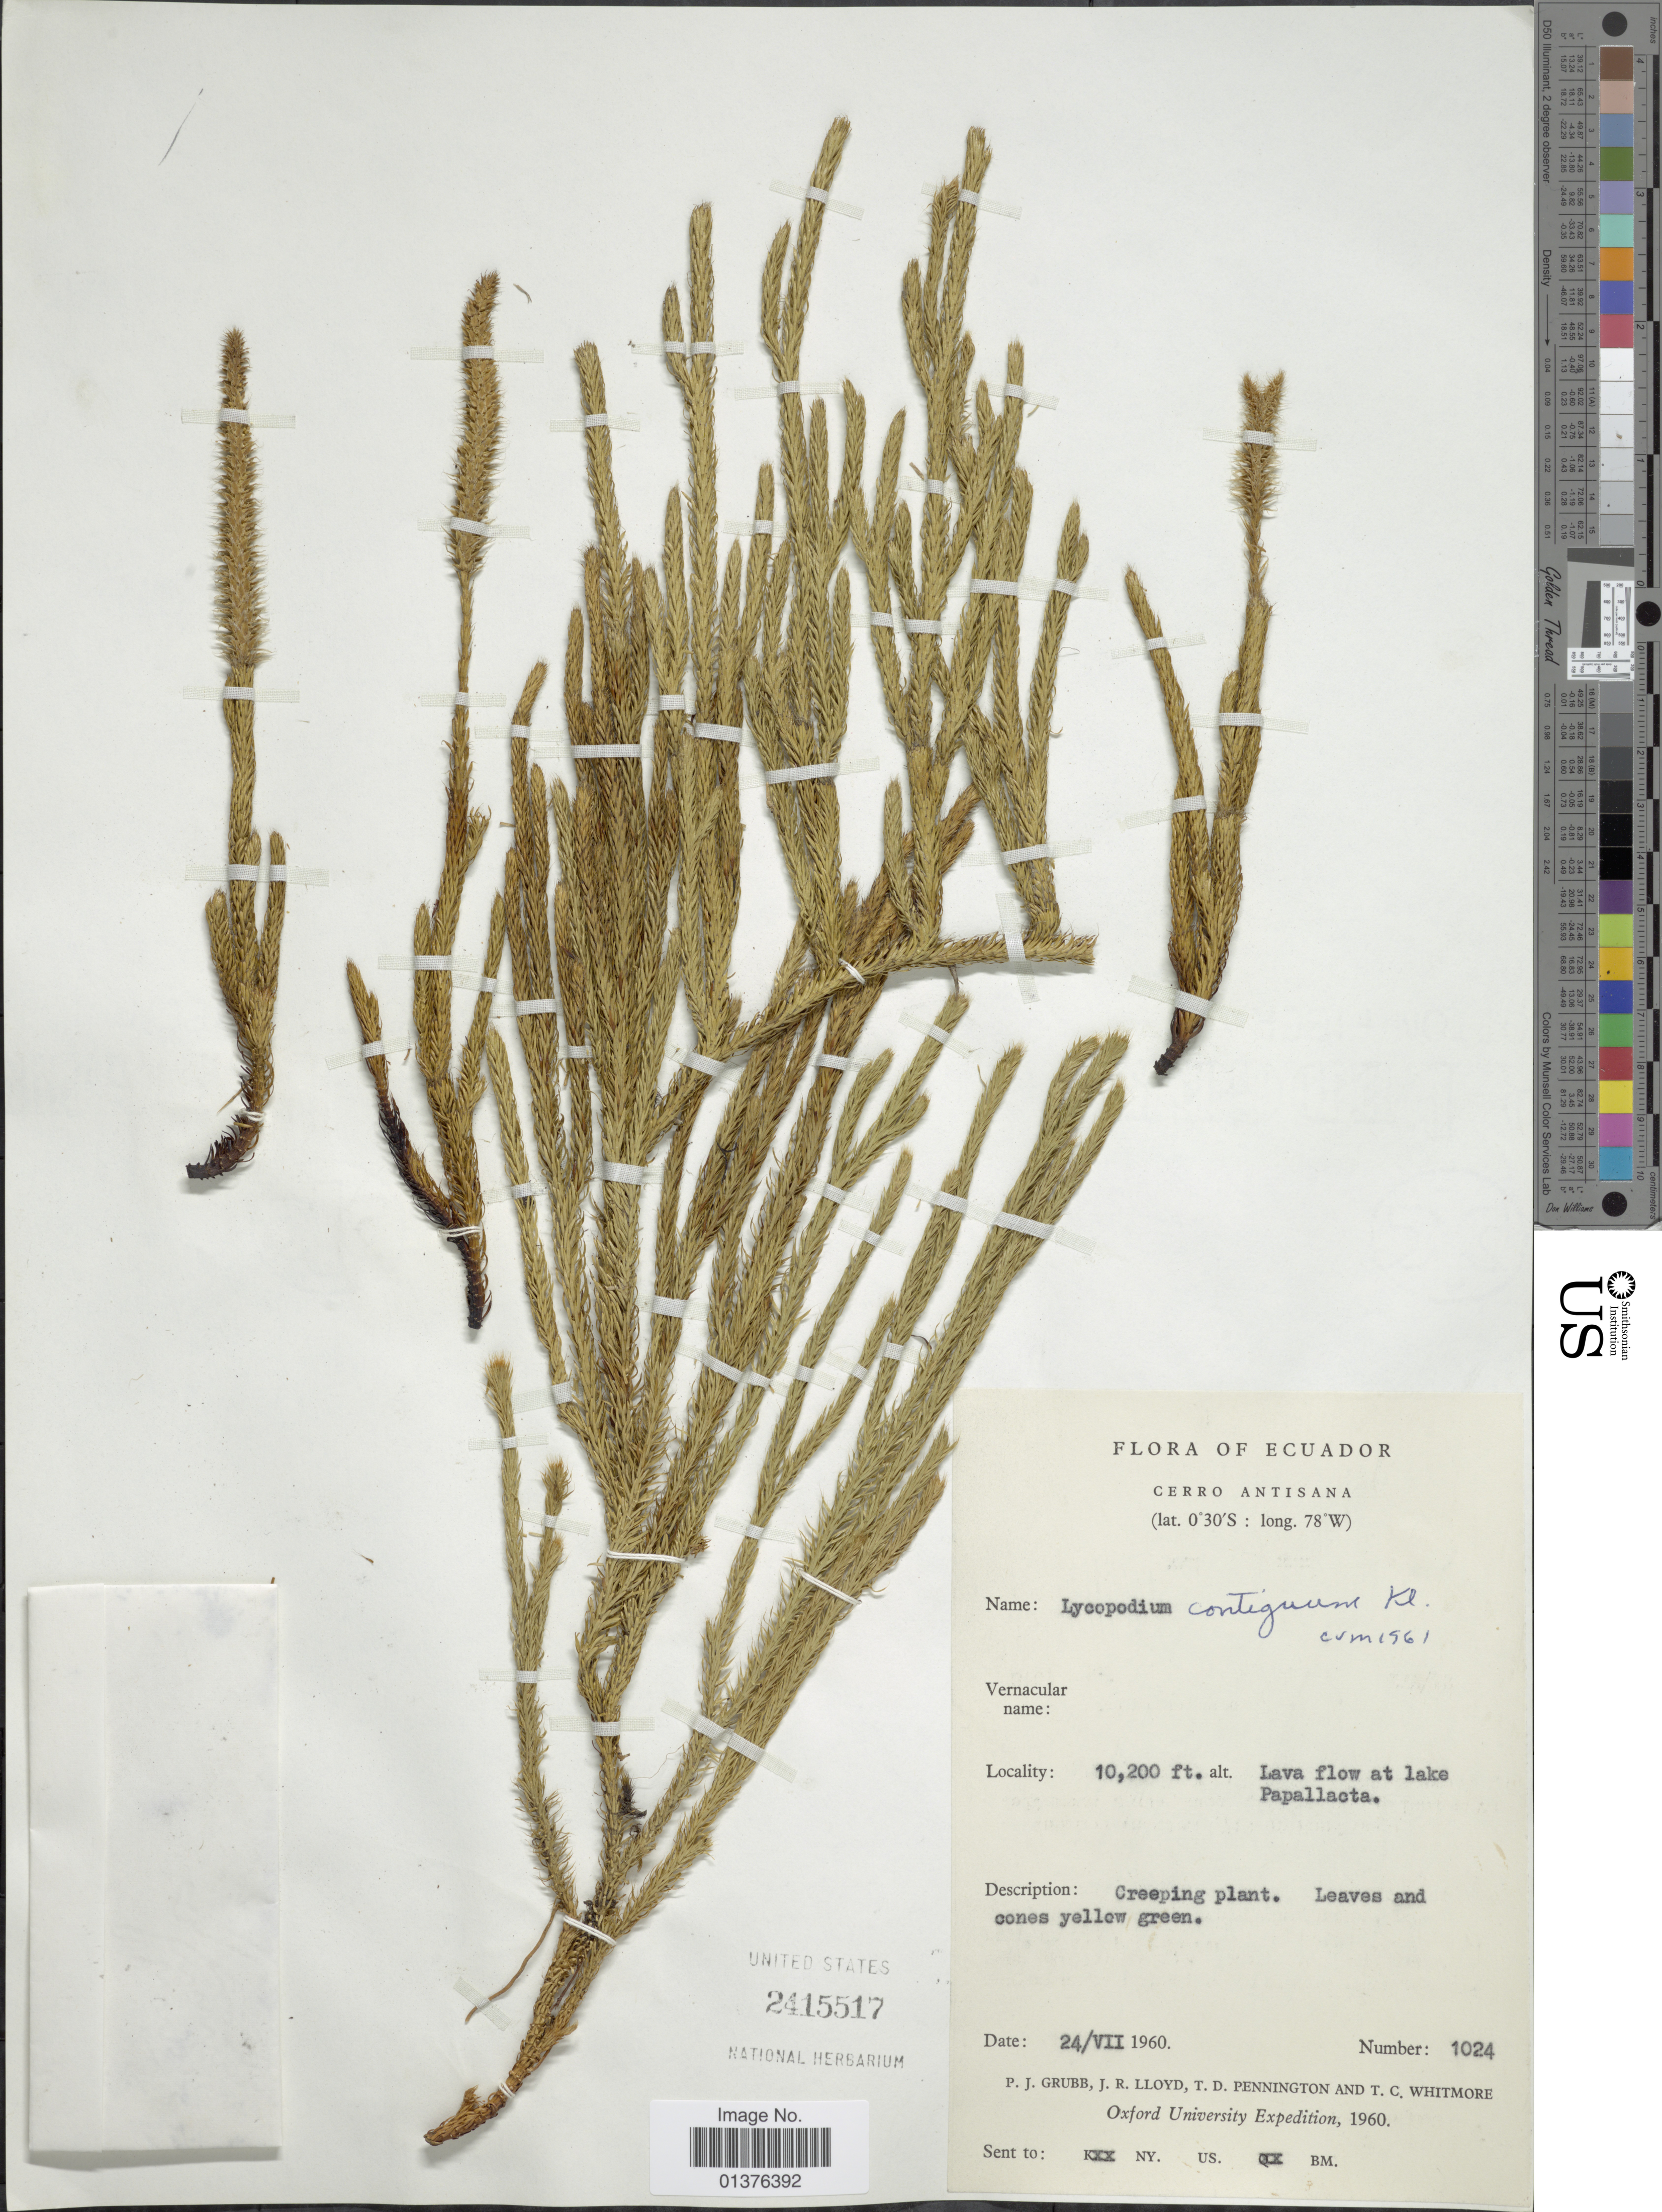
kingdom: Plantae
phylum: Tracheophyta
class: Lycopodiopsida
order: Lycopodiales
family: Lycopodiaceae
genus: Lycopodium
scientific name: Lycopodium clavatum subsp. contiguum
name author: (Klotzsch) B. Øllg.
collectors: P. J. Grubb, J. R. Lloyd, T. D. Pennington & T. C. Whitmore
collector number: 1024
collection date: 1960-07-24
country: Ecuador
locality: Cerro Antisana, Lava flow at lake Papllacta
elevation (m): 3109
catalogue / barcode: US 2415517